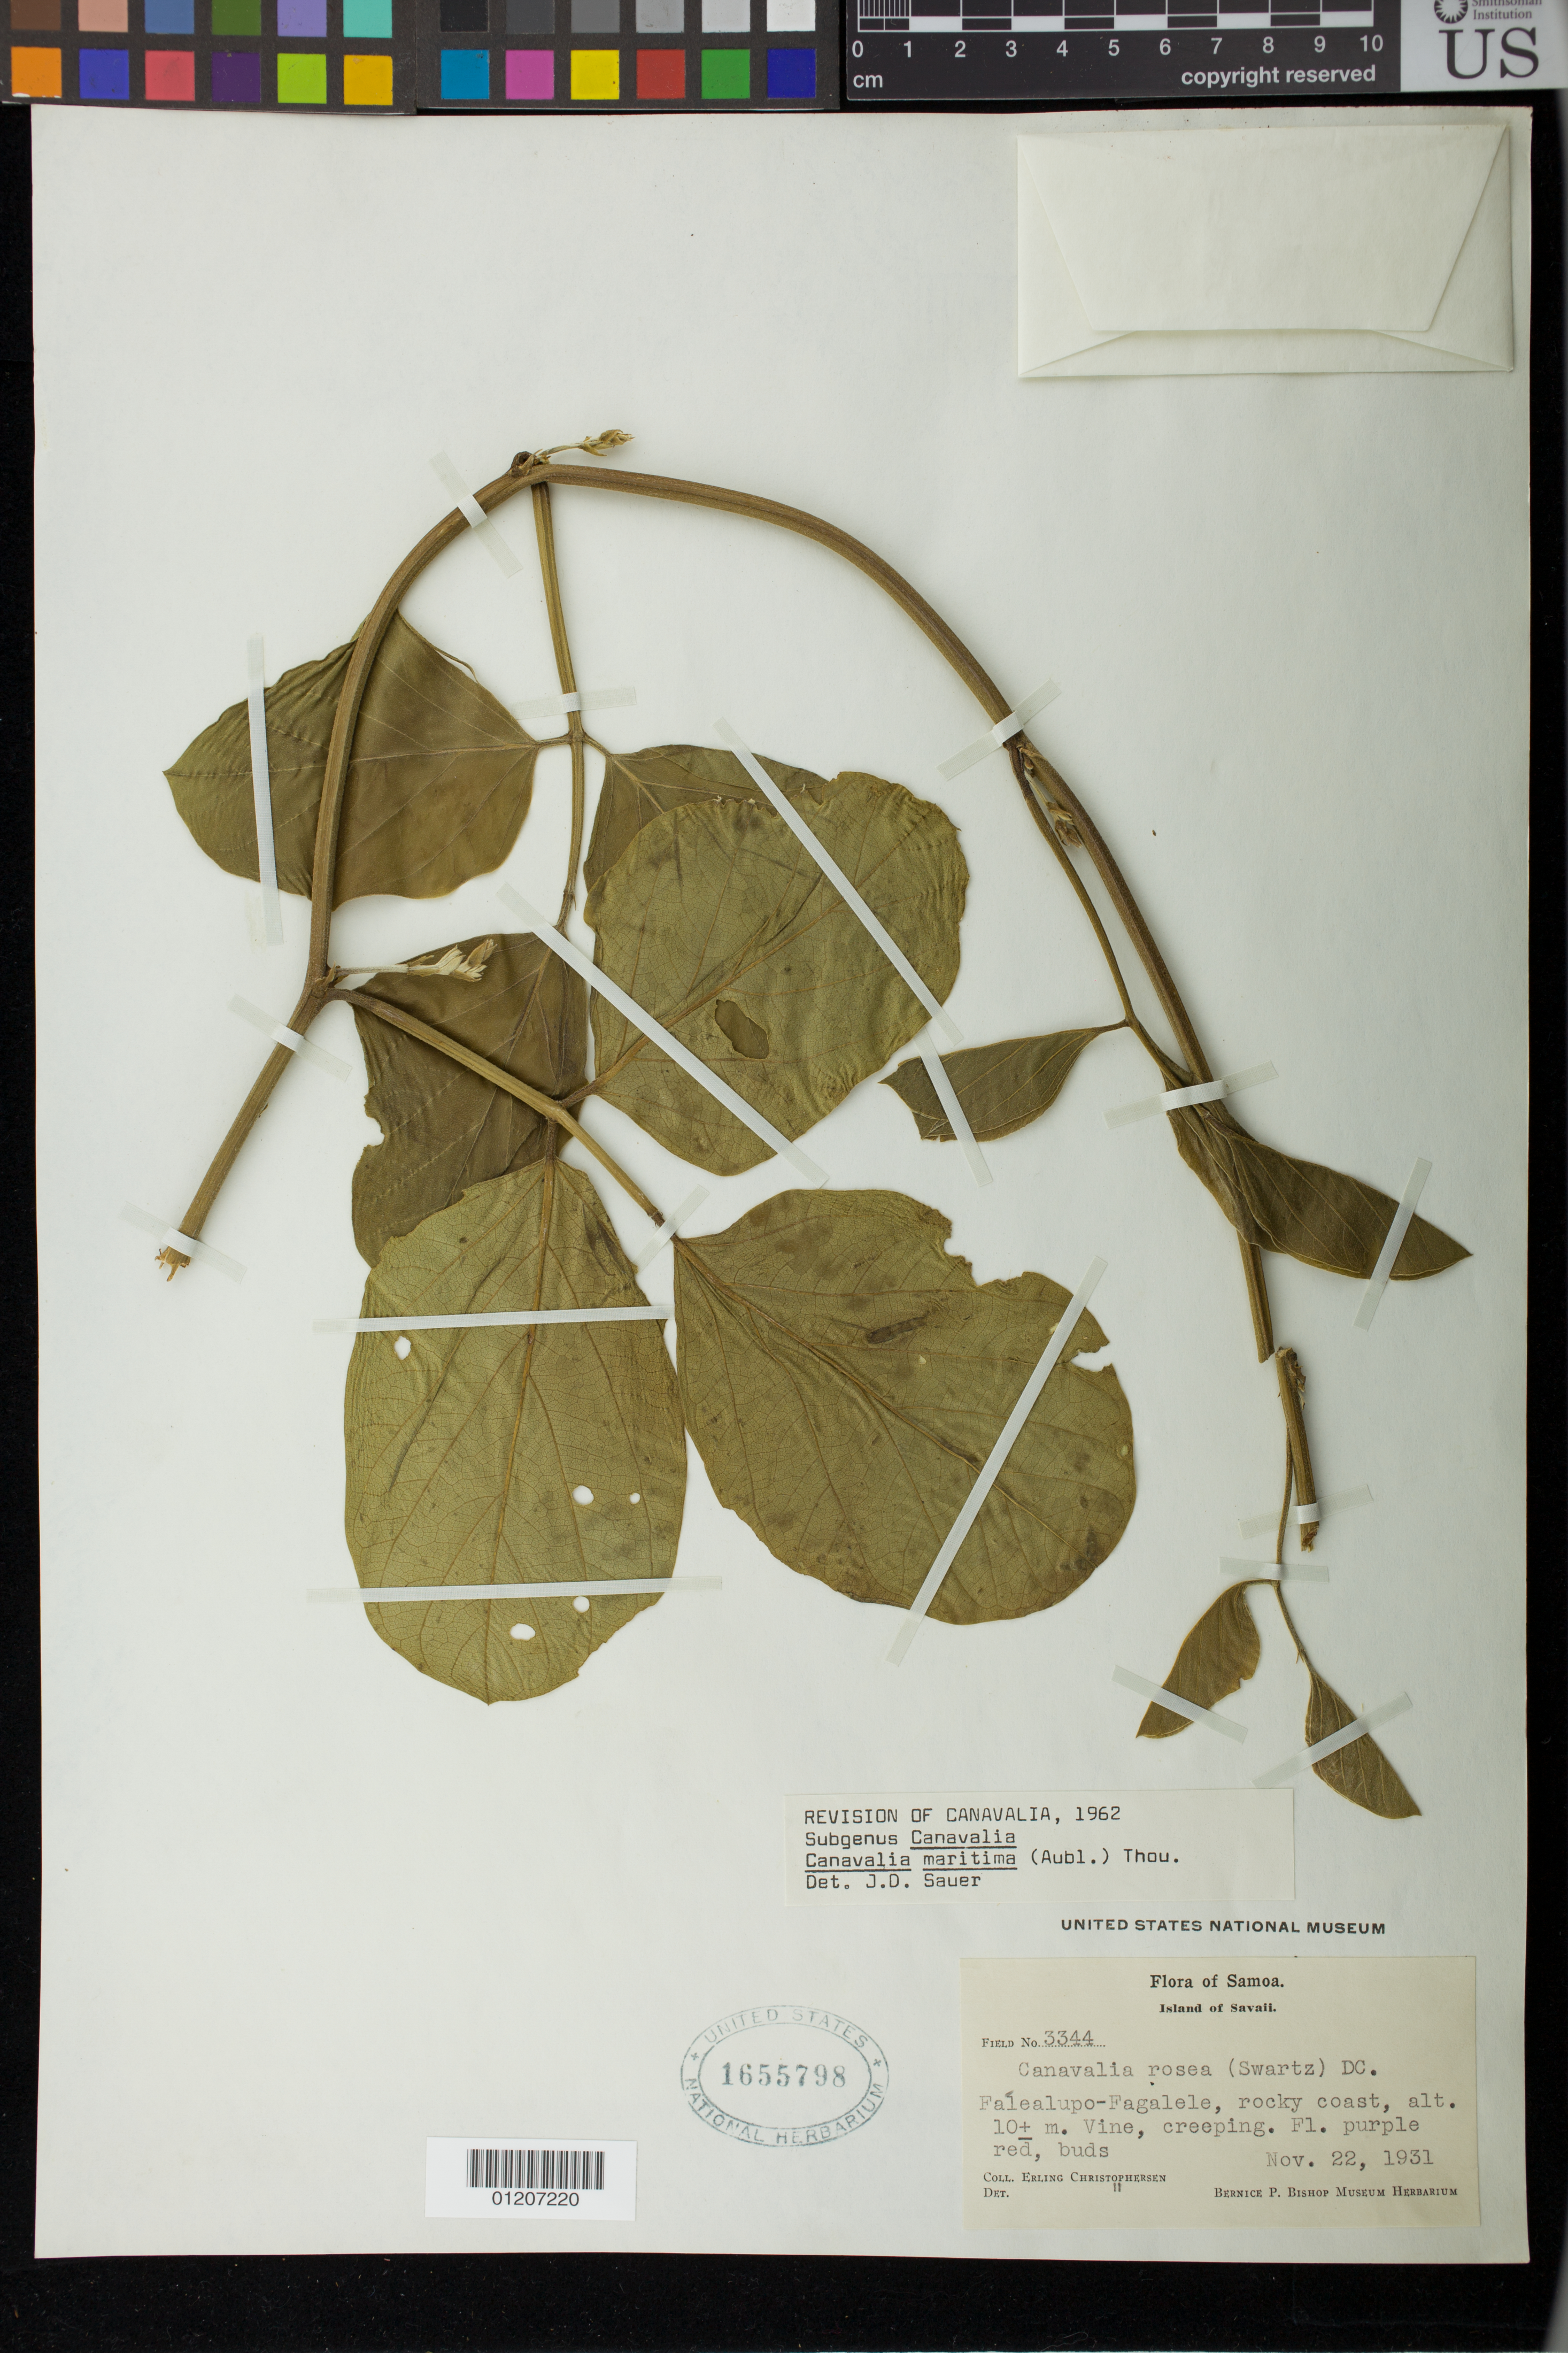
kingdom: Plantae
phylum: Tracheophyta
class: Magnoliopsida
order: Fabales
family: Fabaceae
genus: Canavalia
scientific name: Canavalia rosea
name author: (Sw.) DC.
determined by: Sauer, J. D.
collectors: E. Christophersen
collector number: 3344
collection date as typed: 22 Nov 1931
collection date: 1931-11-22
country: Samoa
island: Savai'i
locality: Falealupo-Fagalele.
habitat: Rocky coast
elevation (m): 10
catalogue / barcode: US 1655798